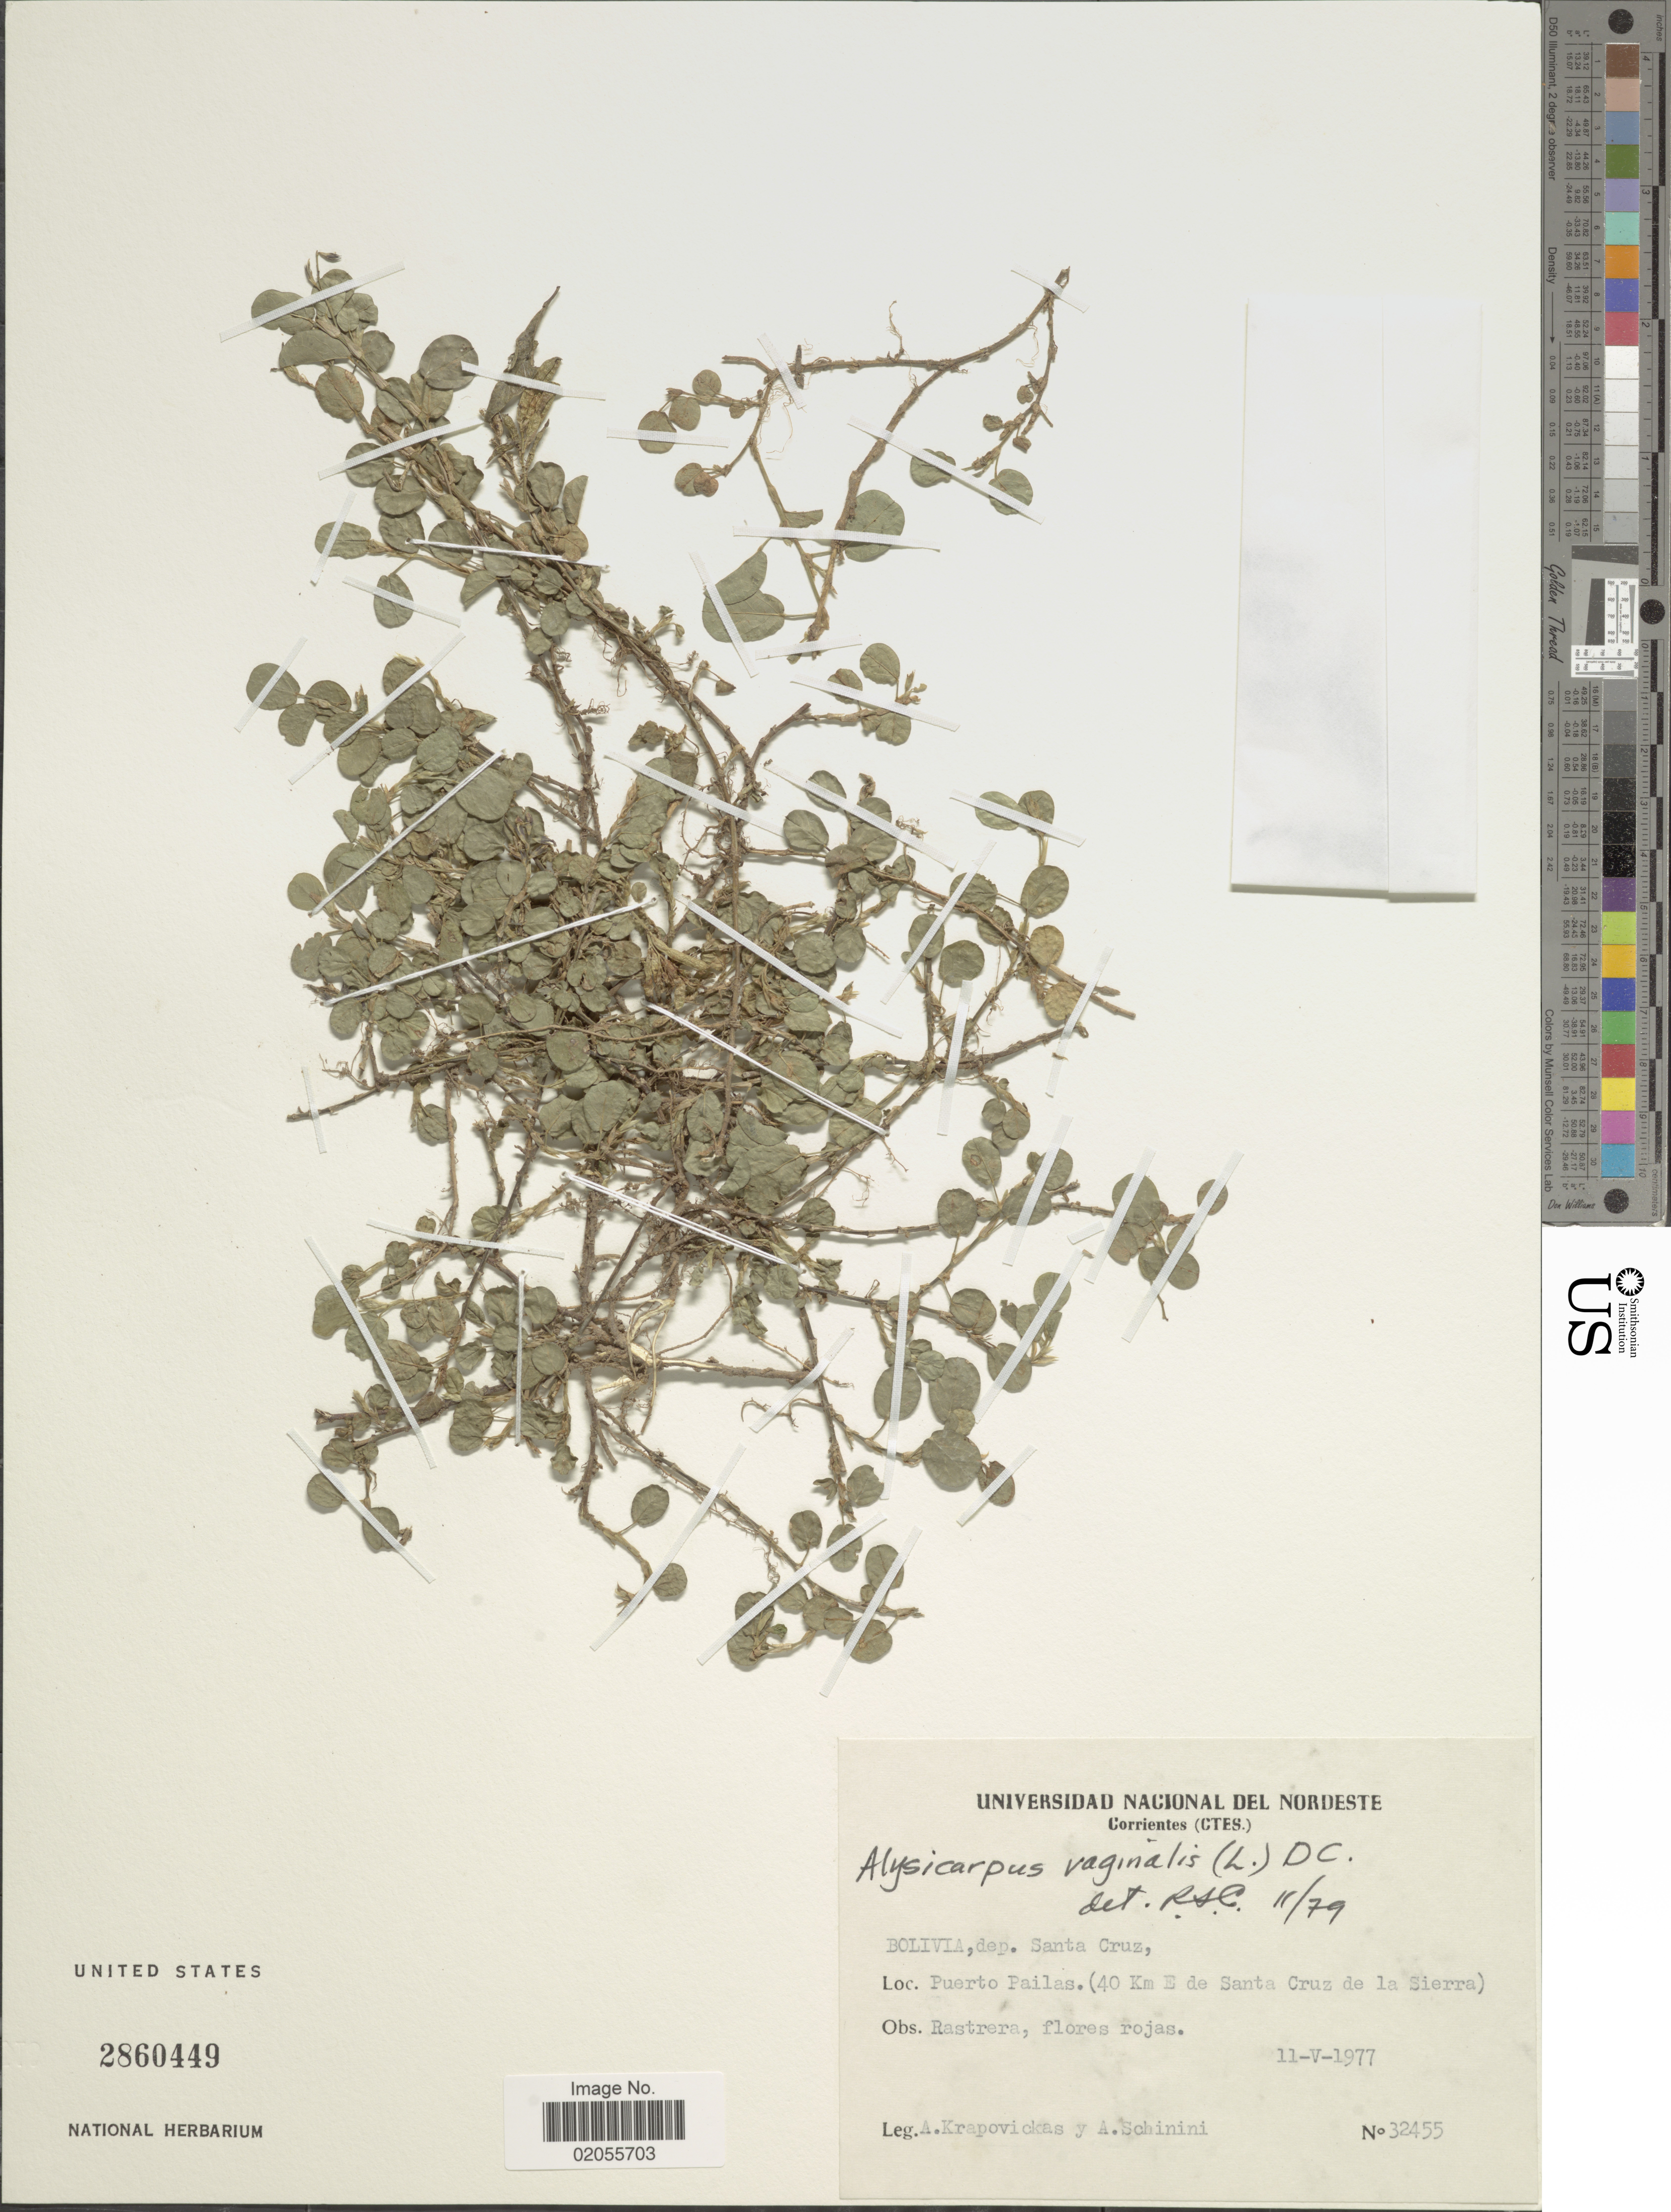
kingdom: Plantae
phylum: Tracheophyta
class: Magnoliopsida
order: Fabales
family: Fabaceae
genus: Alysicarpus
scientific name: Alysicarpus vaginalis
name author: (L.) DC.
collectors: A. Krapovickas & A. Schinini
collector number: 32455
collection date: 1977-05-11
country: Bolivia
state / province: Santa Cruz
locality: Puerto Pailas (40 km E de Santa Cruz de la Sierra)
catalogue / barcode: US 2860449